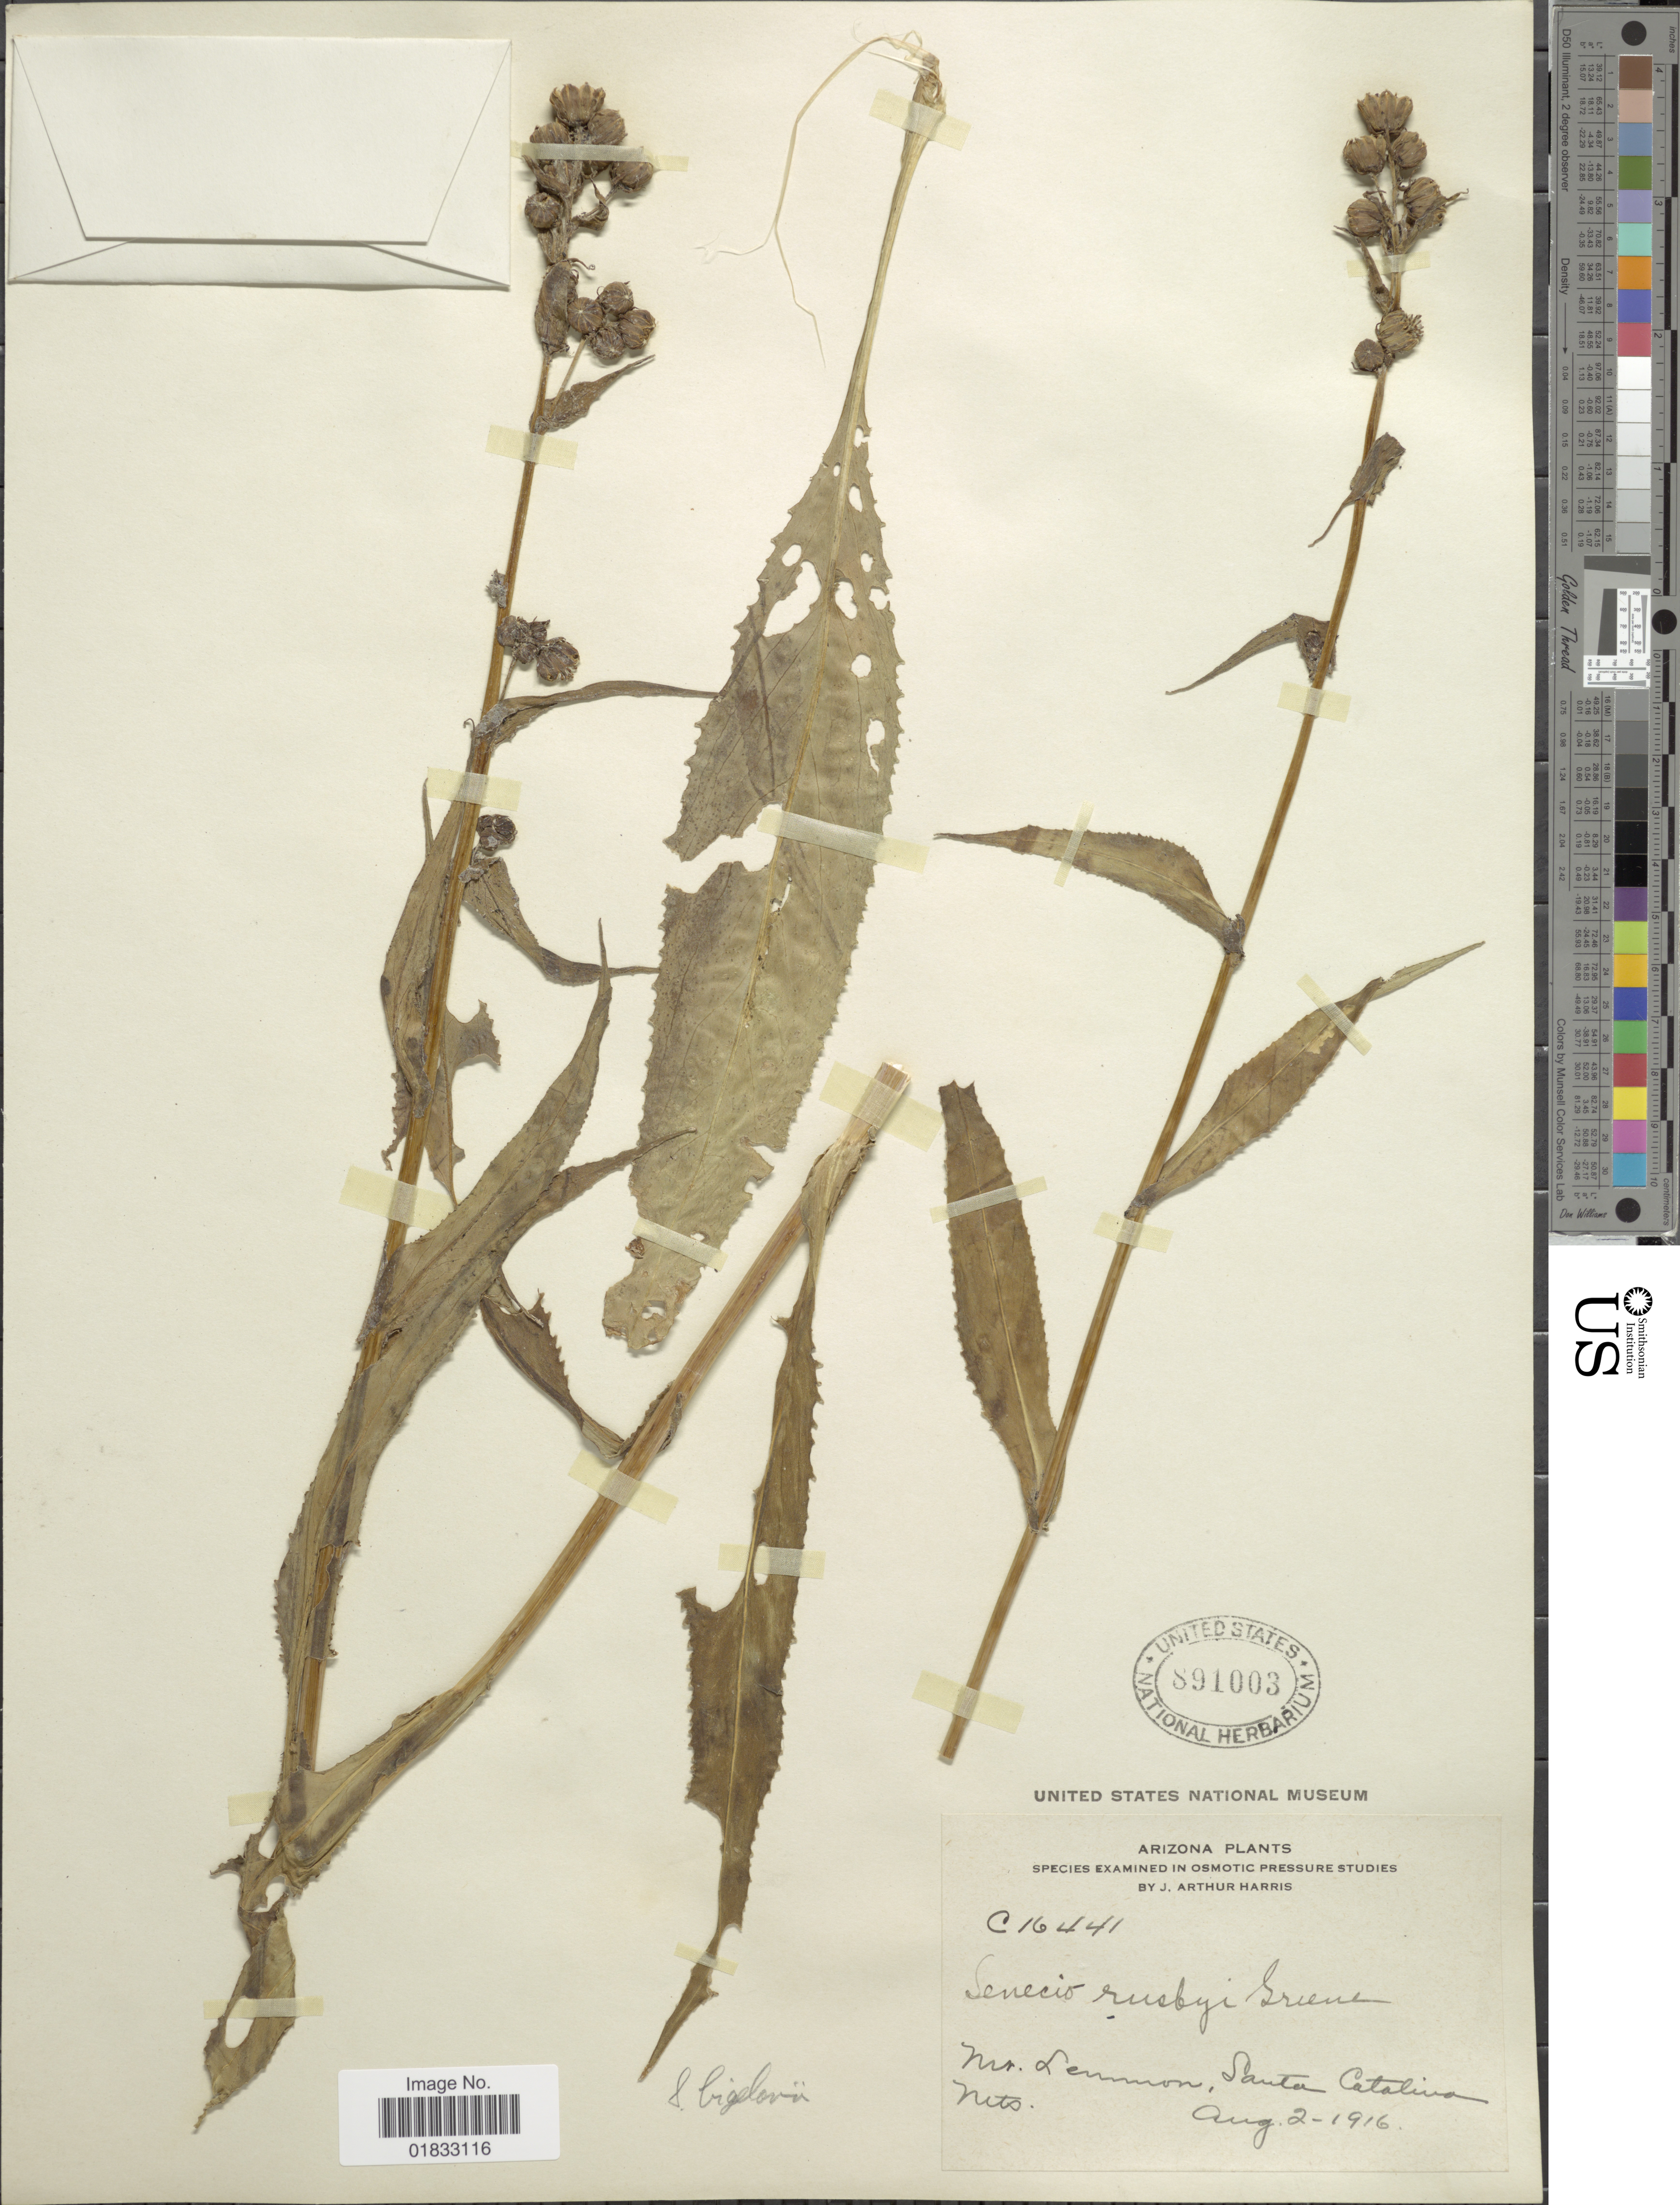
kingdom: Plantae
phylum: Tracheophyta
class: Magnoliopsida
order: Asterales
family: Asteraceae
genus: Senecio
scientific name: Senecio bigelovii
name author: A. Gray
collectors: -- Lemmon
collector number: C16441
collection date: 1916-08-02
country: United States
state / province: Arizona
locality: Santa Catalina Mts.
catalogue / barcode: US 891003